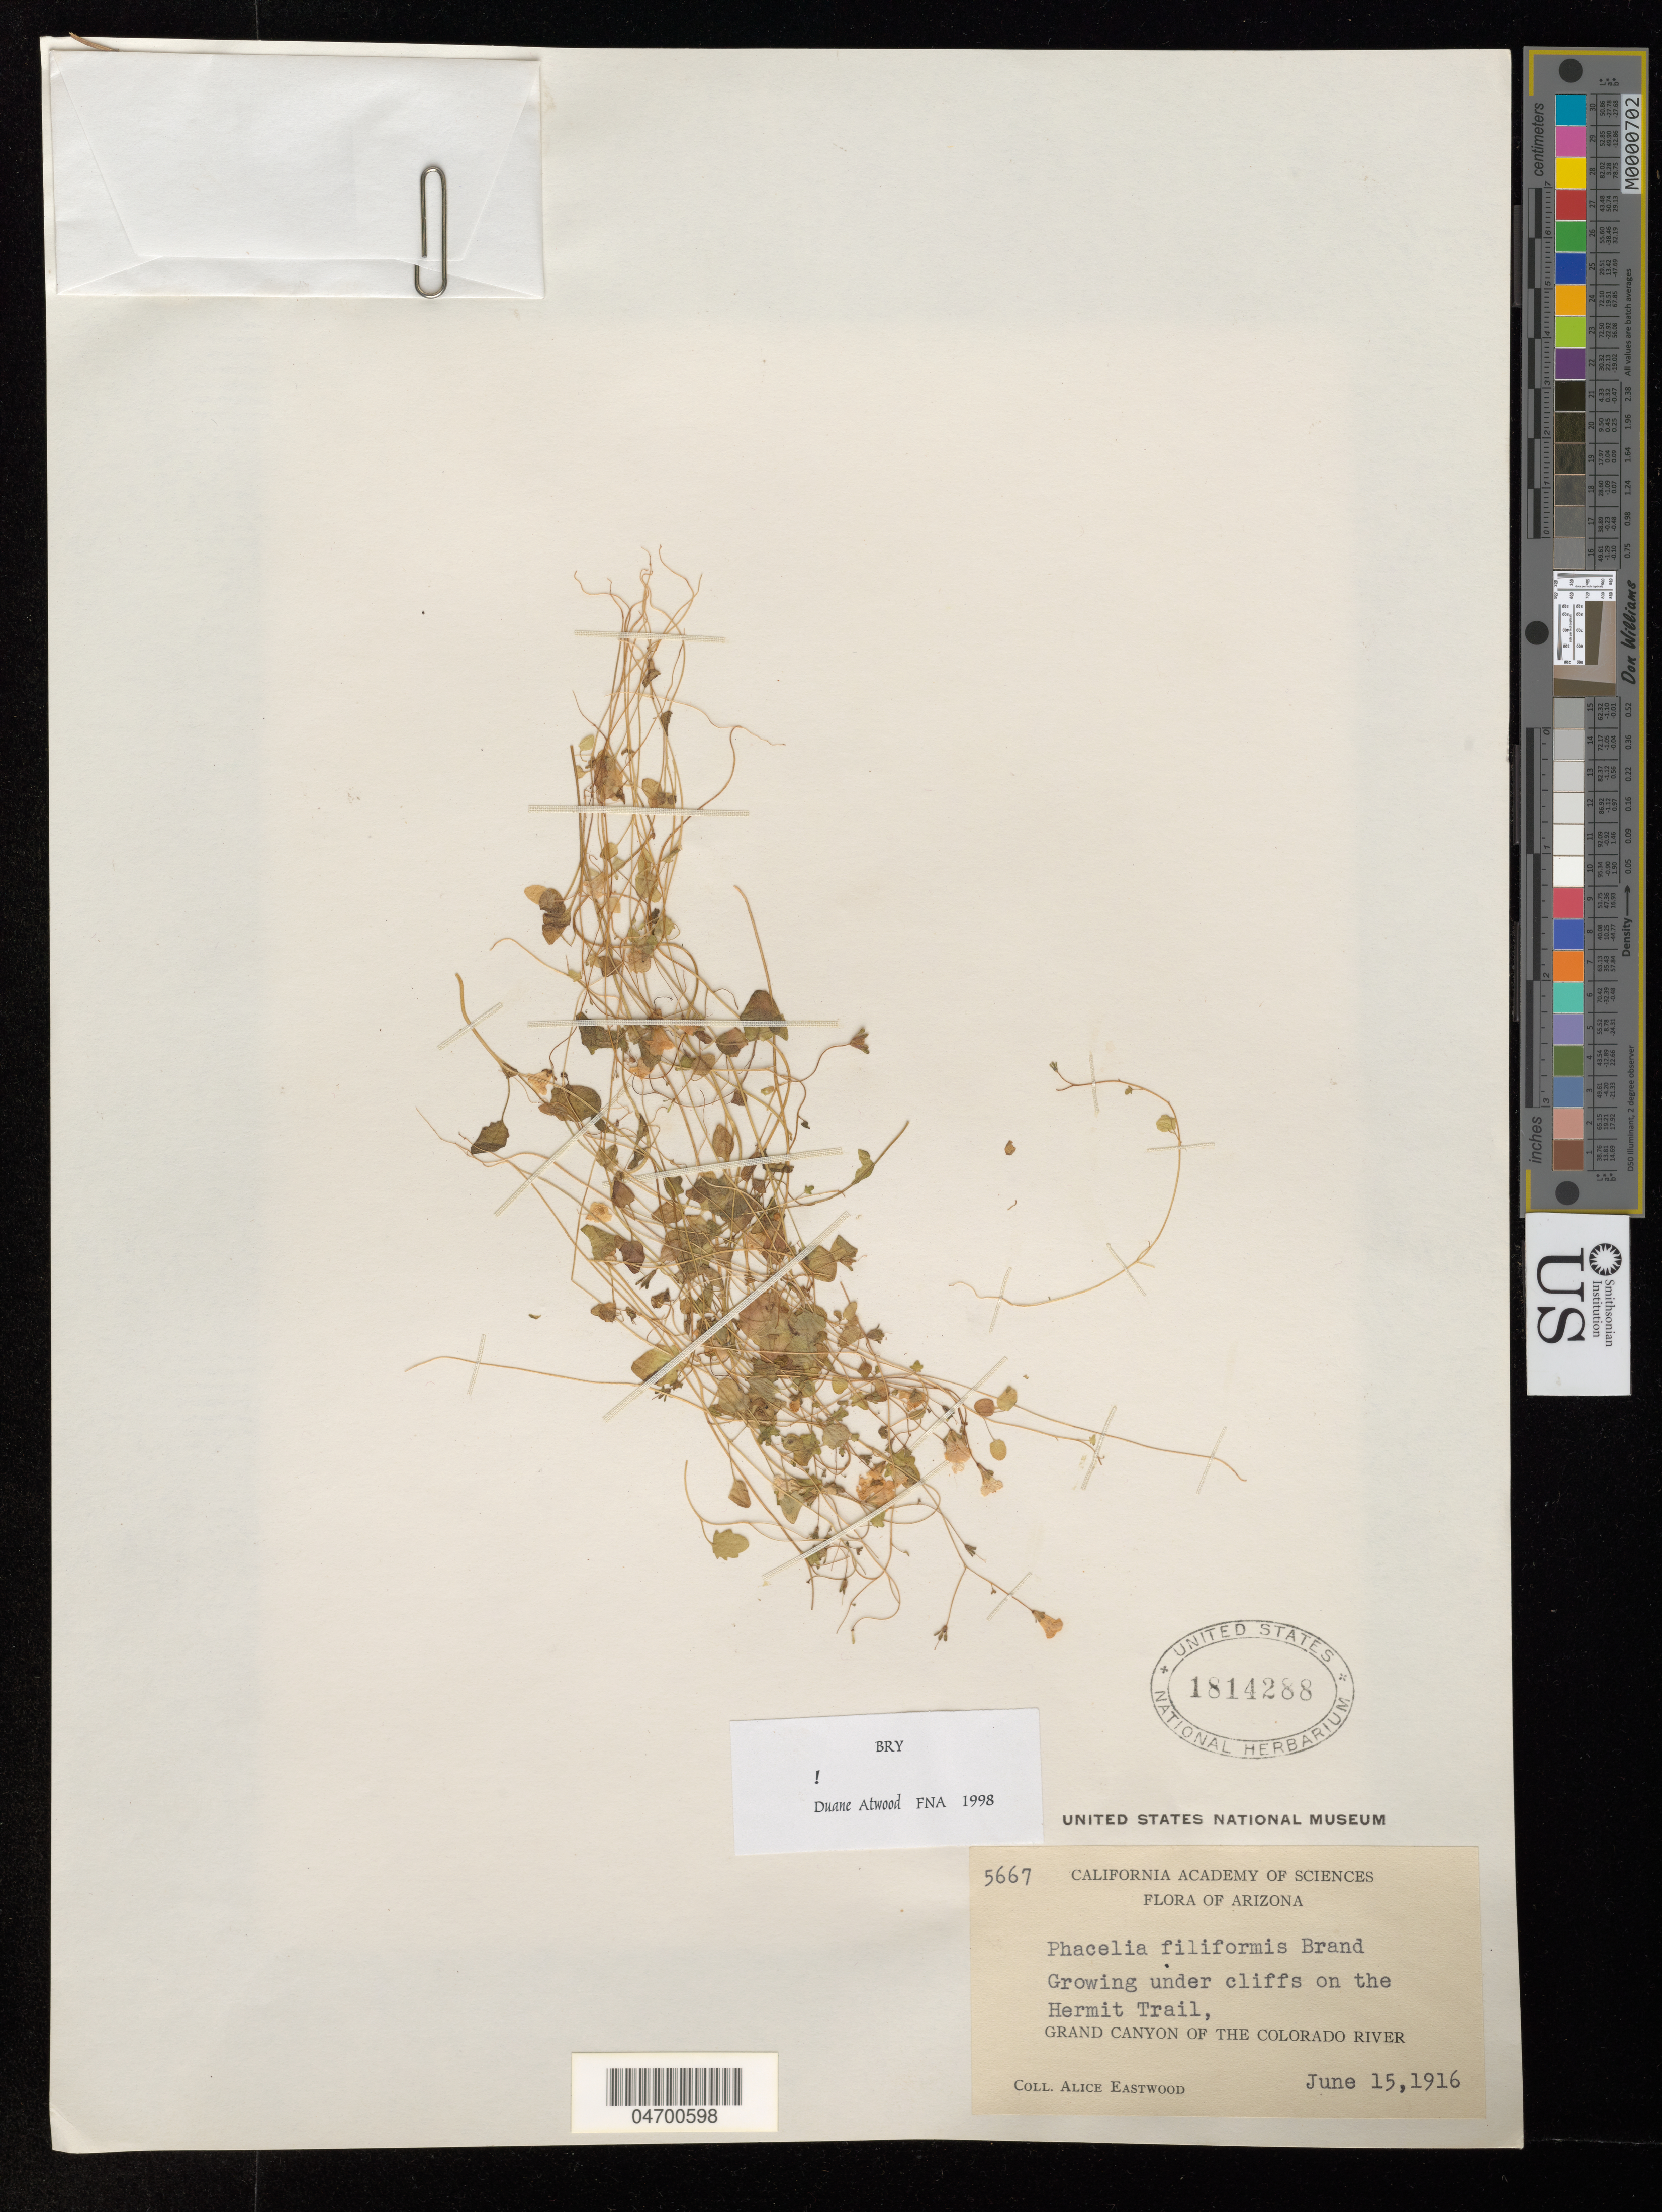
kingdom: Plantae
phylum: Tracheophyta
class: Magnoliopsida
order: Boraginales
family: Hydrophyllaceae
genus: Phacelia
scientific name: Phacelia filiformis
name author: Brand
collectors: A. Eastwood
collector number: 5667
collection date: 1916-06-15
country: United States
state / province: Arizona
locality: Growing under cliffs on the Hermit Trail, Grand Canyon of the Colorado River.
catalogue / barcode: US 1814288